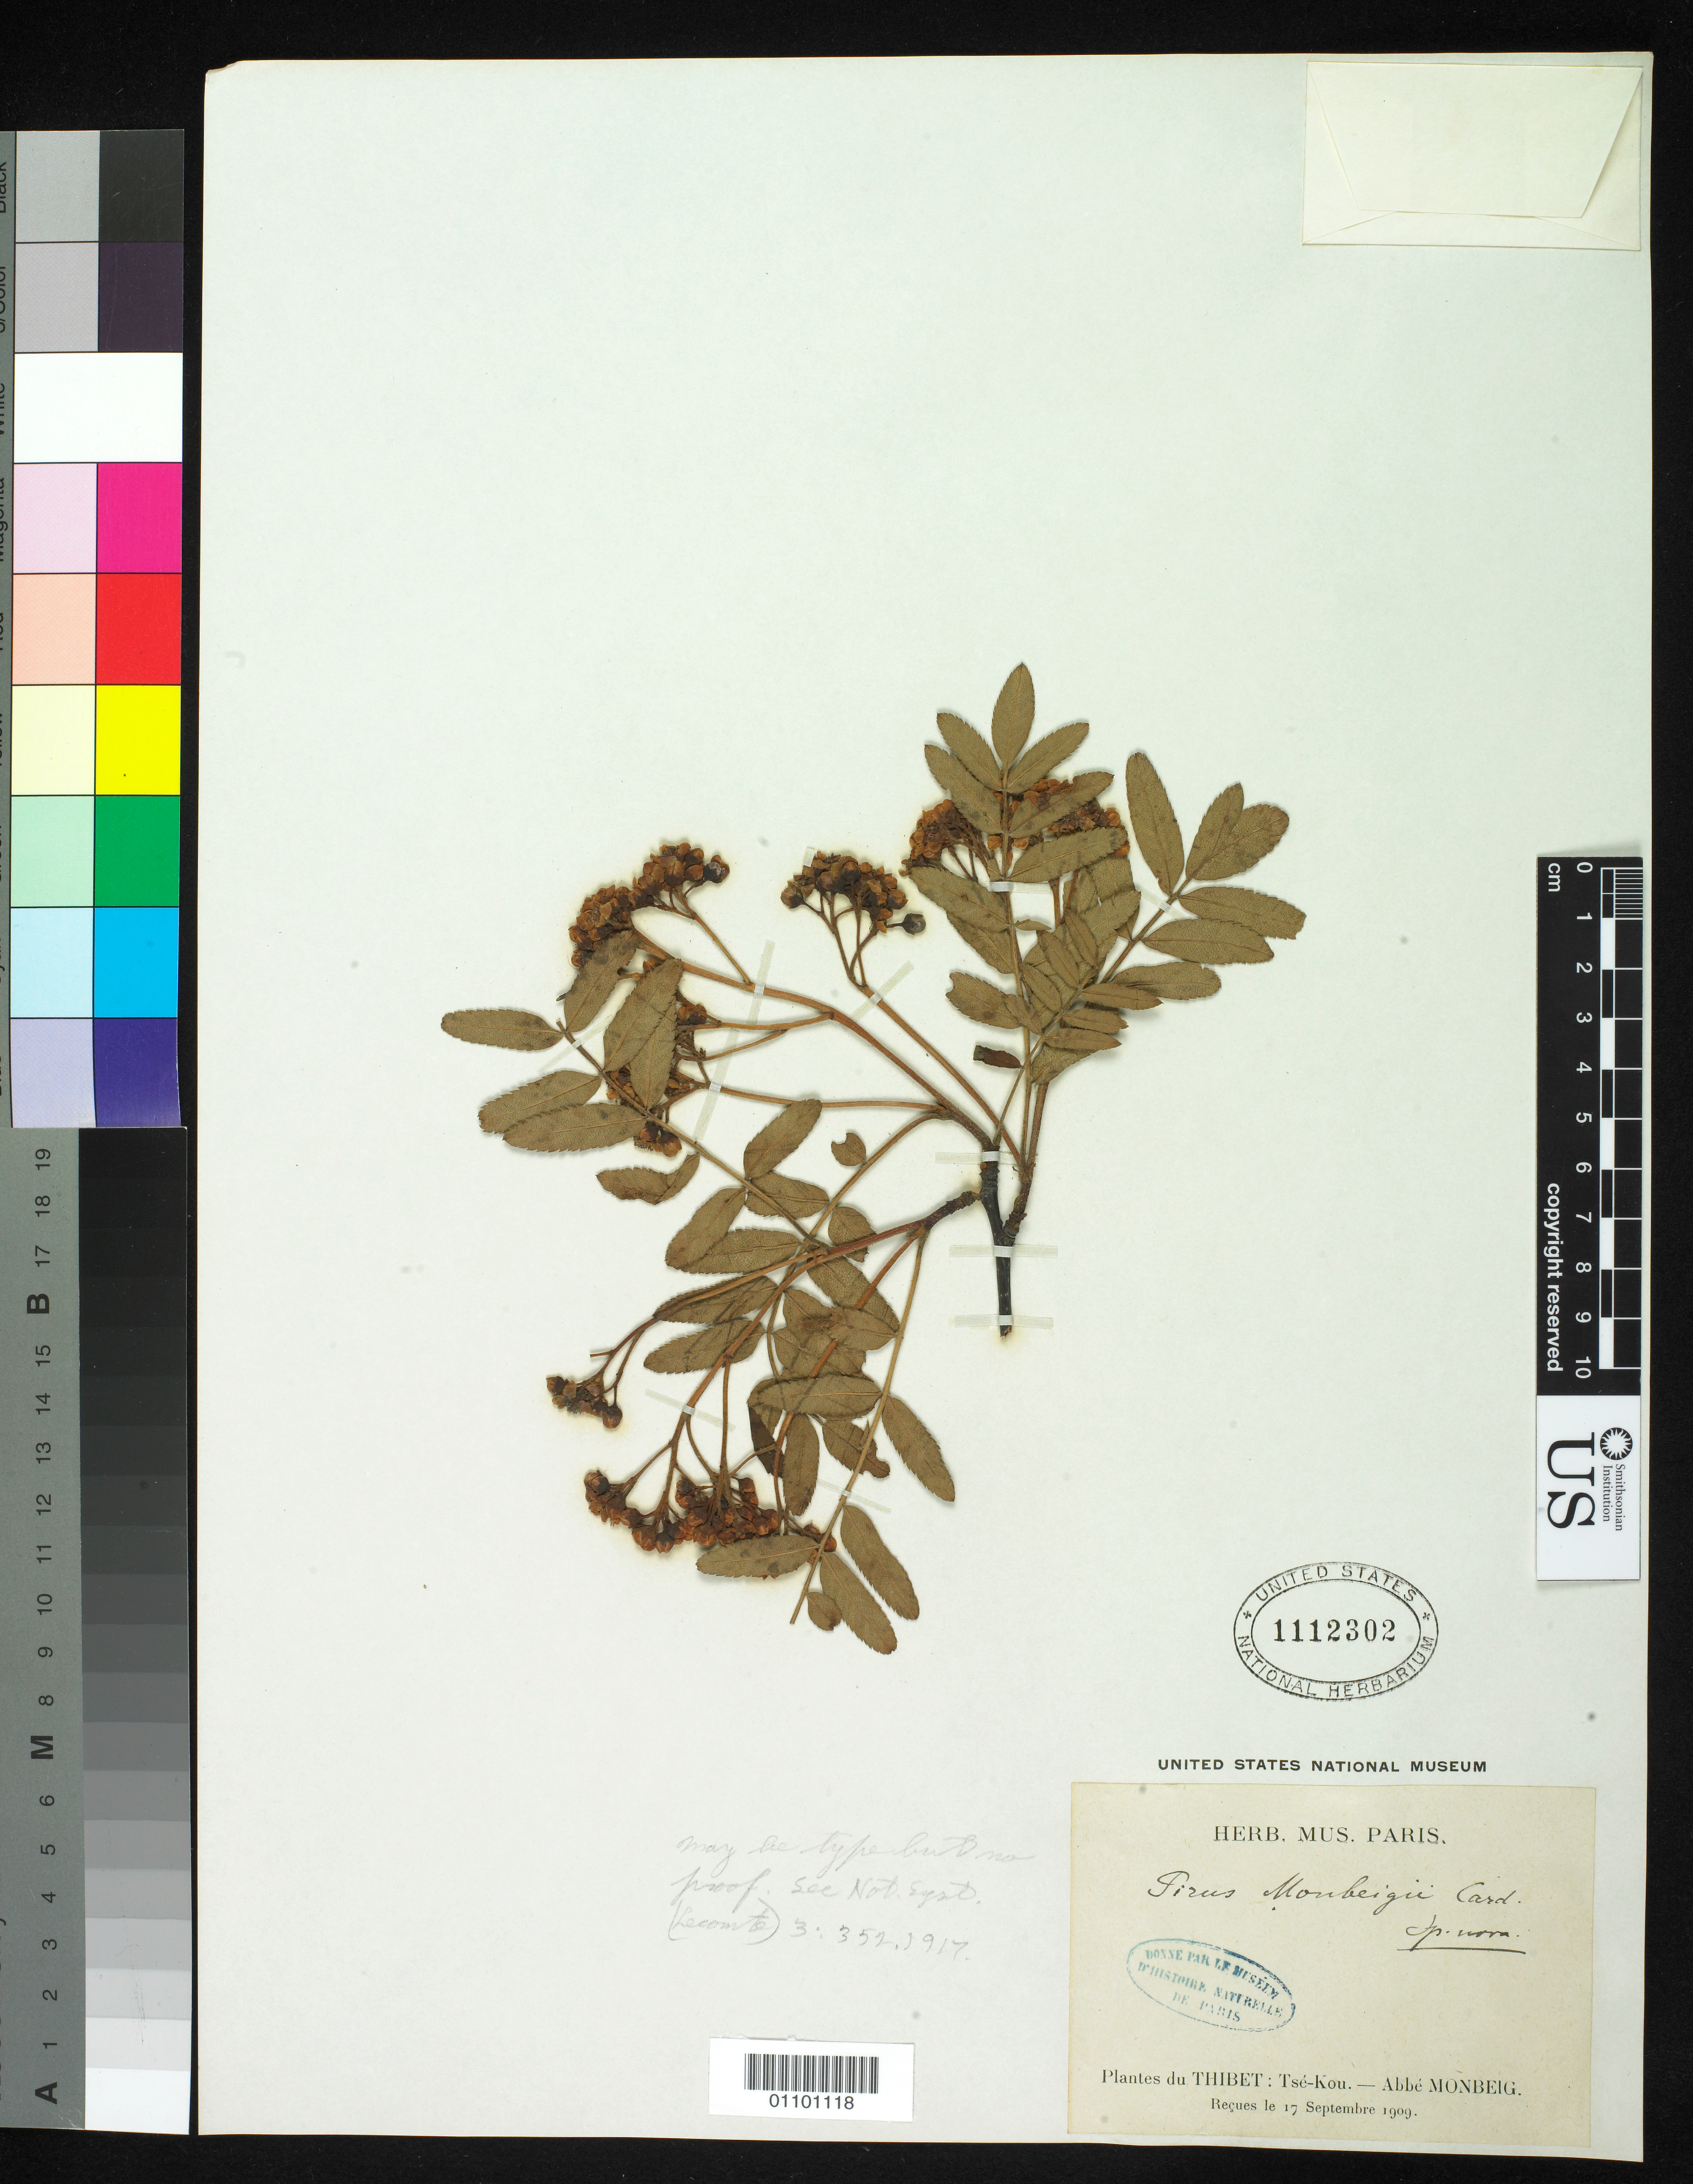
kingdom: Plantae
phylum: Tracheophyta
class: Magnoliopsida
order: Rosales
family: Rosaceae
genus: Pyrus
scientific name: Pyrus monbeigii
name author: Cardot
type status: Type Collection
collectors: J. Monbeig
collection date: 1909-09-17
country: China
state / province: Xizang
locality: Tse-kou.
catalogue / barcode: US 1112302